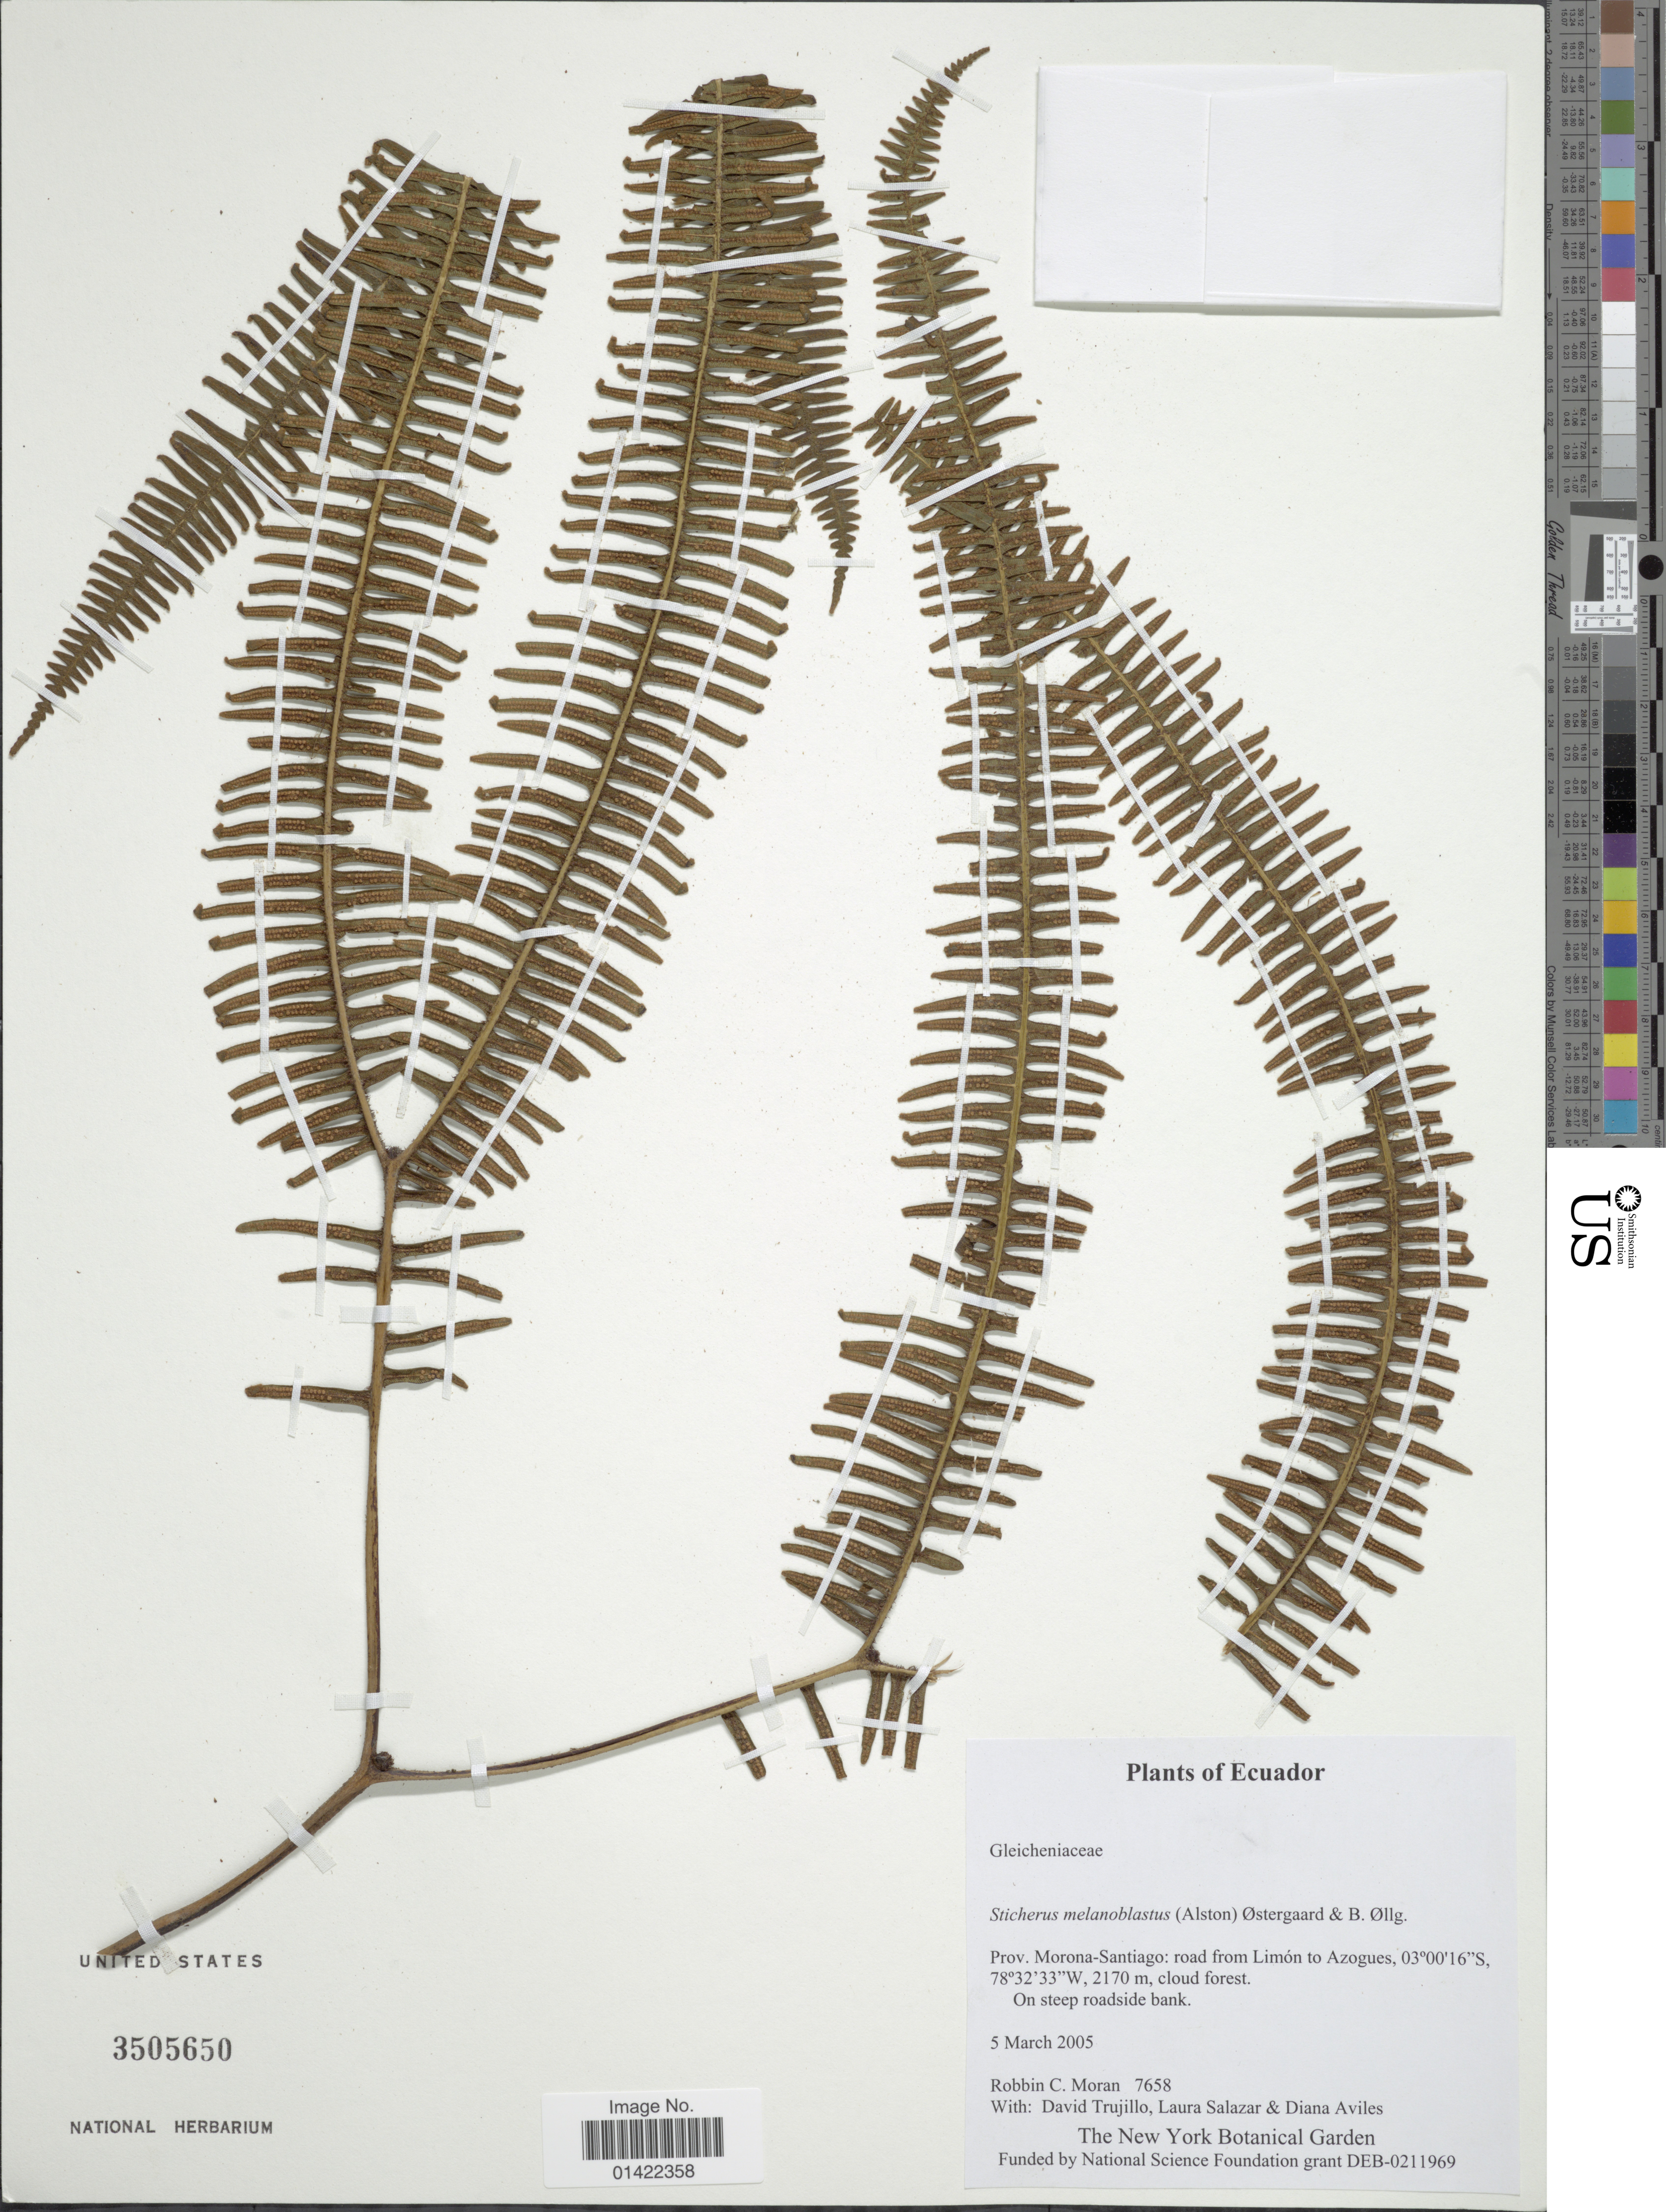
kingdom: Plantae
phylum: Tracheophyta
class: Polypodiopsida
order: Gleicheniales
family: Gleicheniaceae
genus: Sticherus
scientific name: Sticherus melanoblastus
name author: (Alston) E.Ø. Andersen & B. Øllg.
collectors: R. C. Moran, D. Trujillo, L. Salazar & D. Aviles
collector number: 7658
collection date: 2005-03-05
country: Ecuador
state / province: Morona-Santiago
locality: Road from Limón to Azogues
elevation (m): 2170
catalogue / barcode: US 3505650